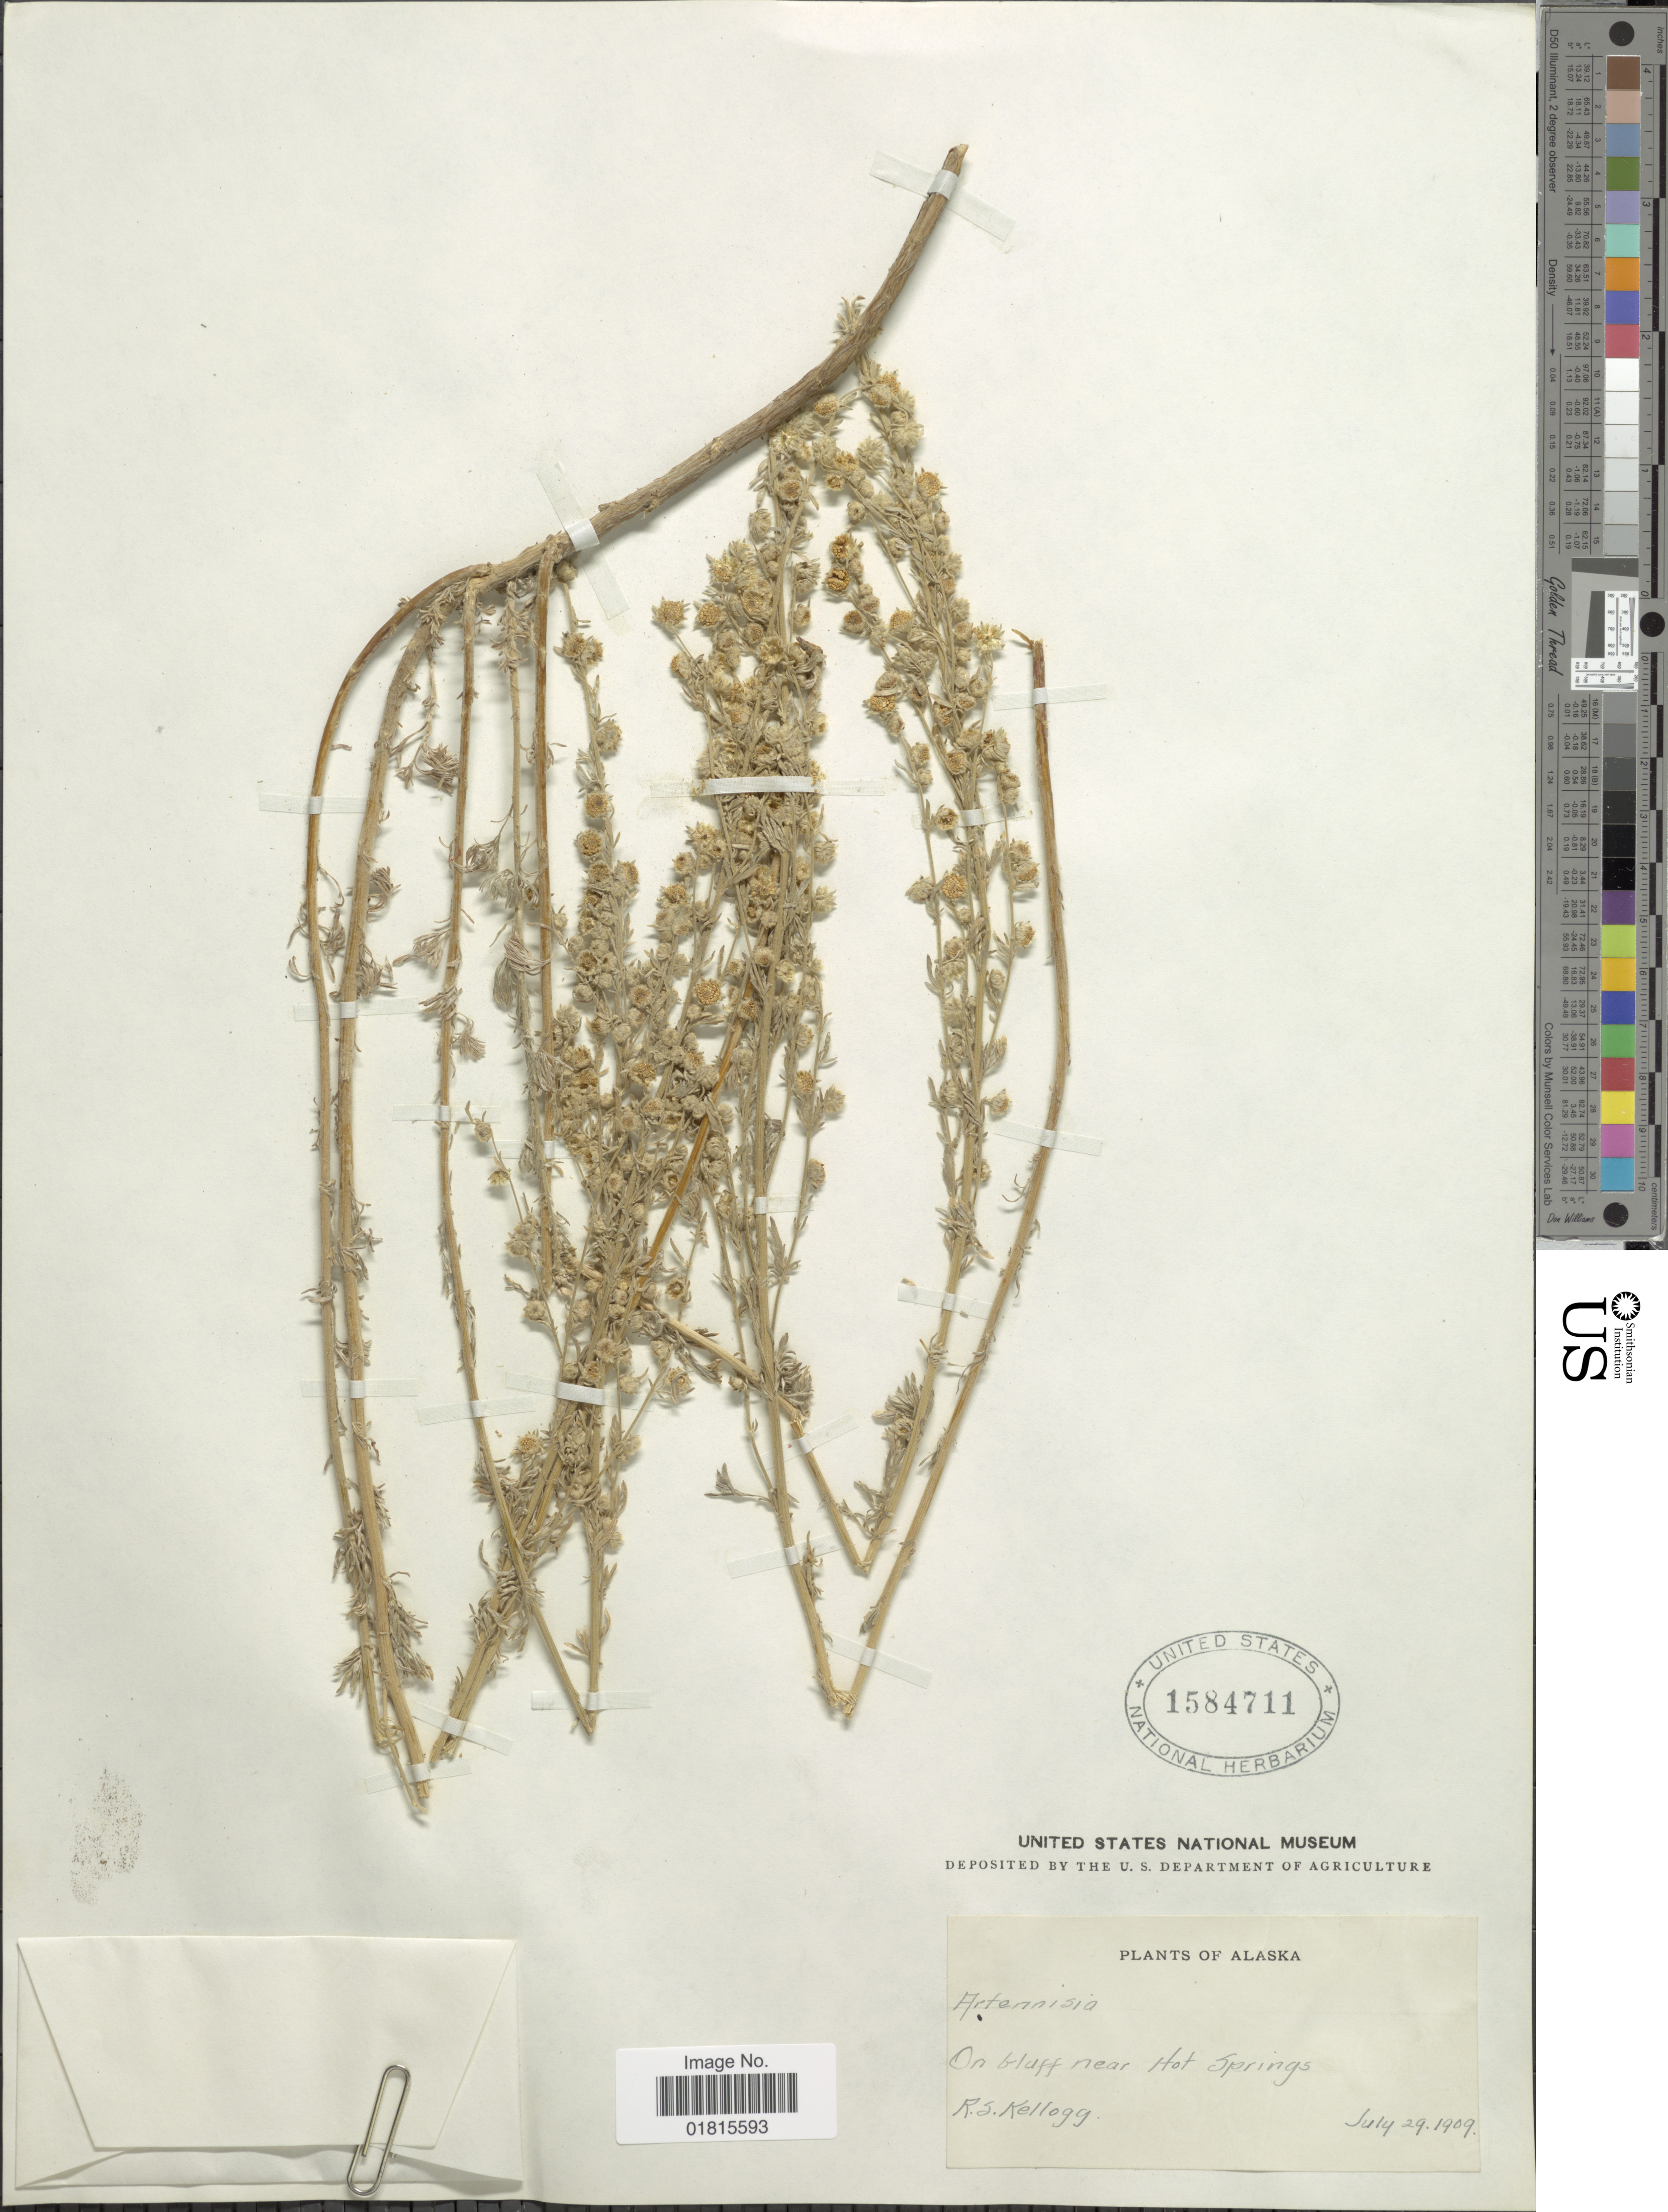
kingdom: Plantae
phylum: Tracheophyta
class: Magnoliopsida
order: Asterales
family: Asteraceae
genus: Artemisia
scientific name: Artemisia frigida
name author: Willd.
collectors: R. Kellogg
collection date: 1909-07-29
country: United States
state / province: Alaska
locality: On bluff near Hot Springs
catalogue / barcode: US 1584711